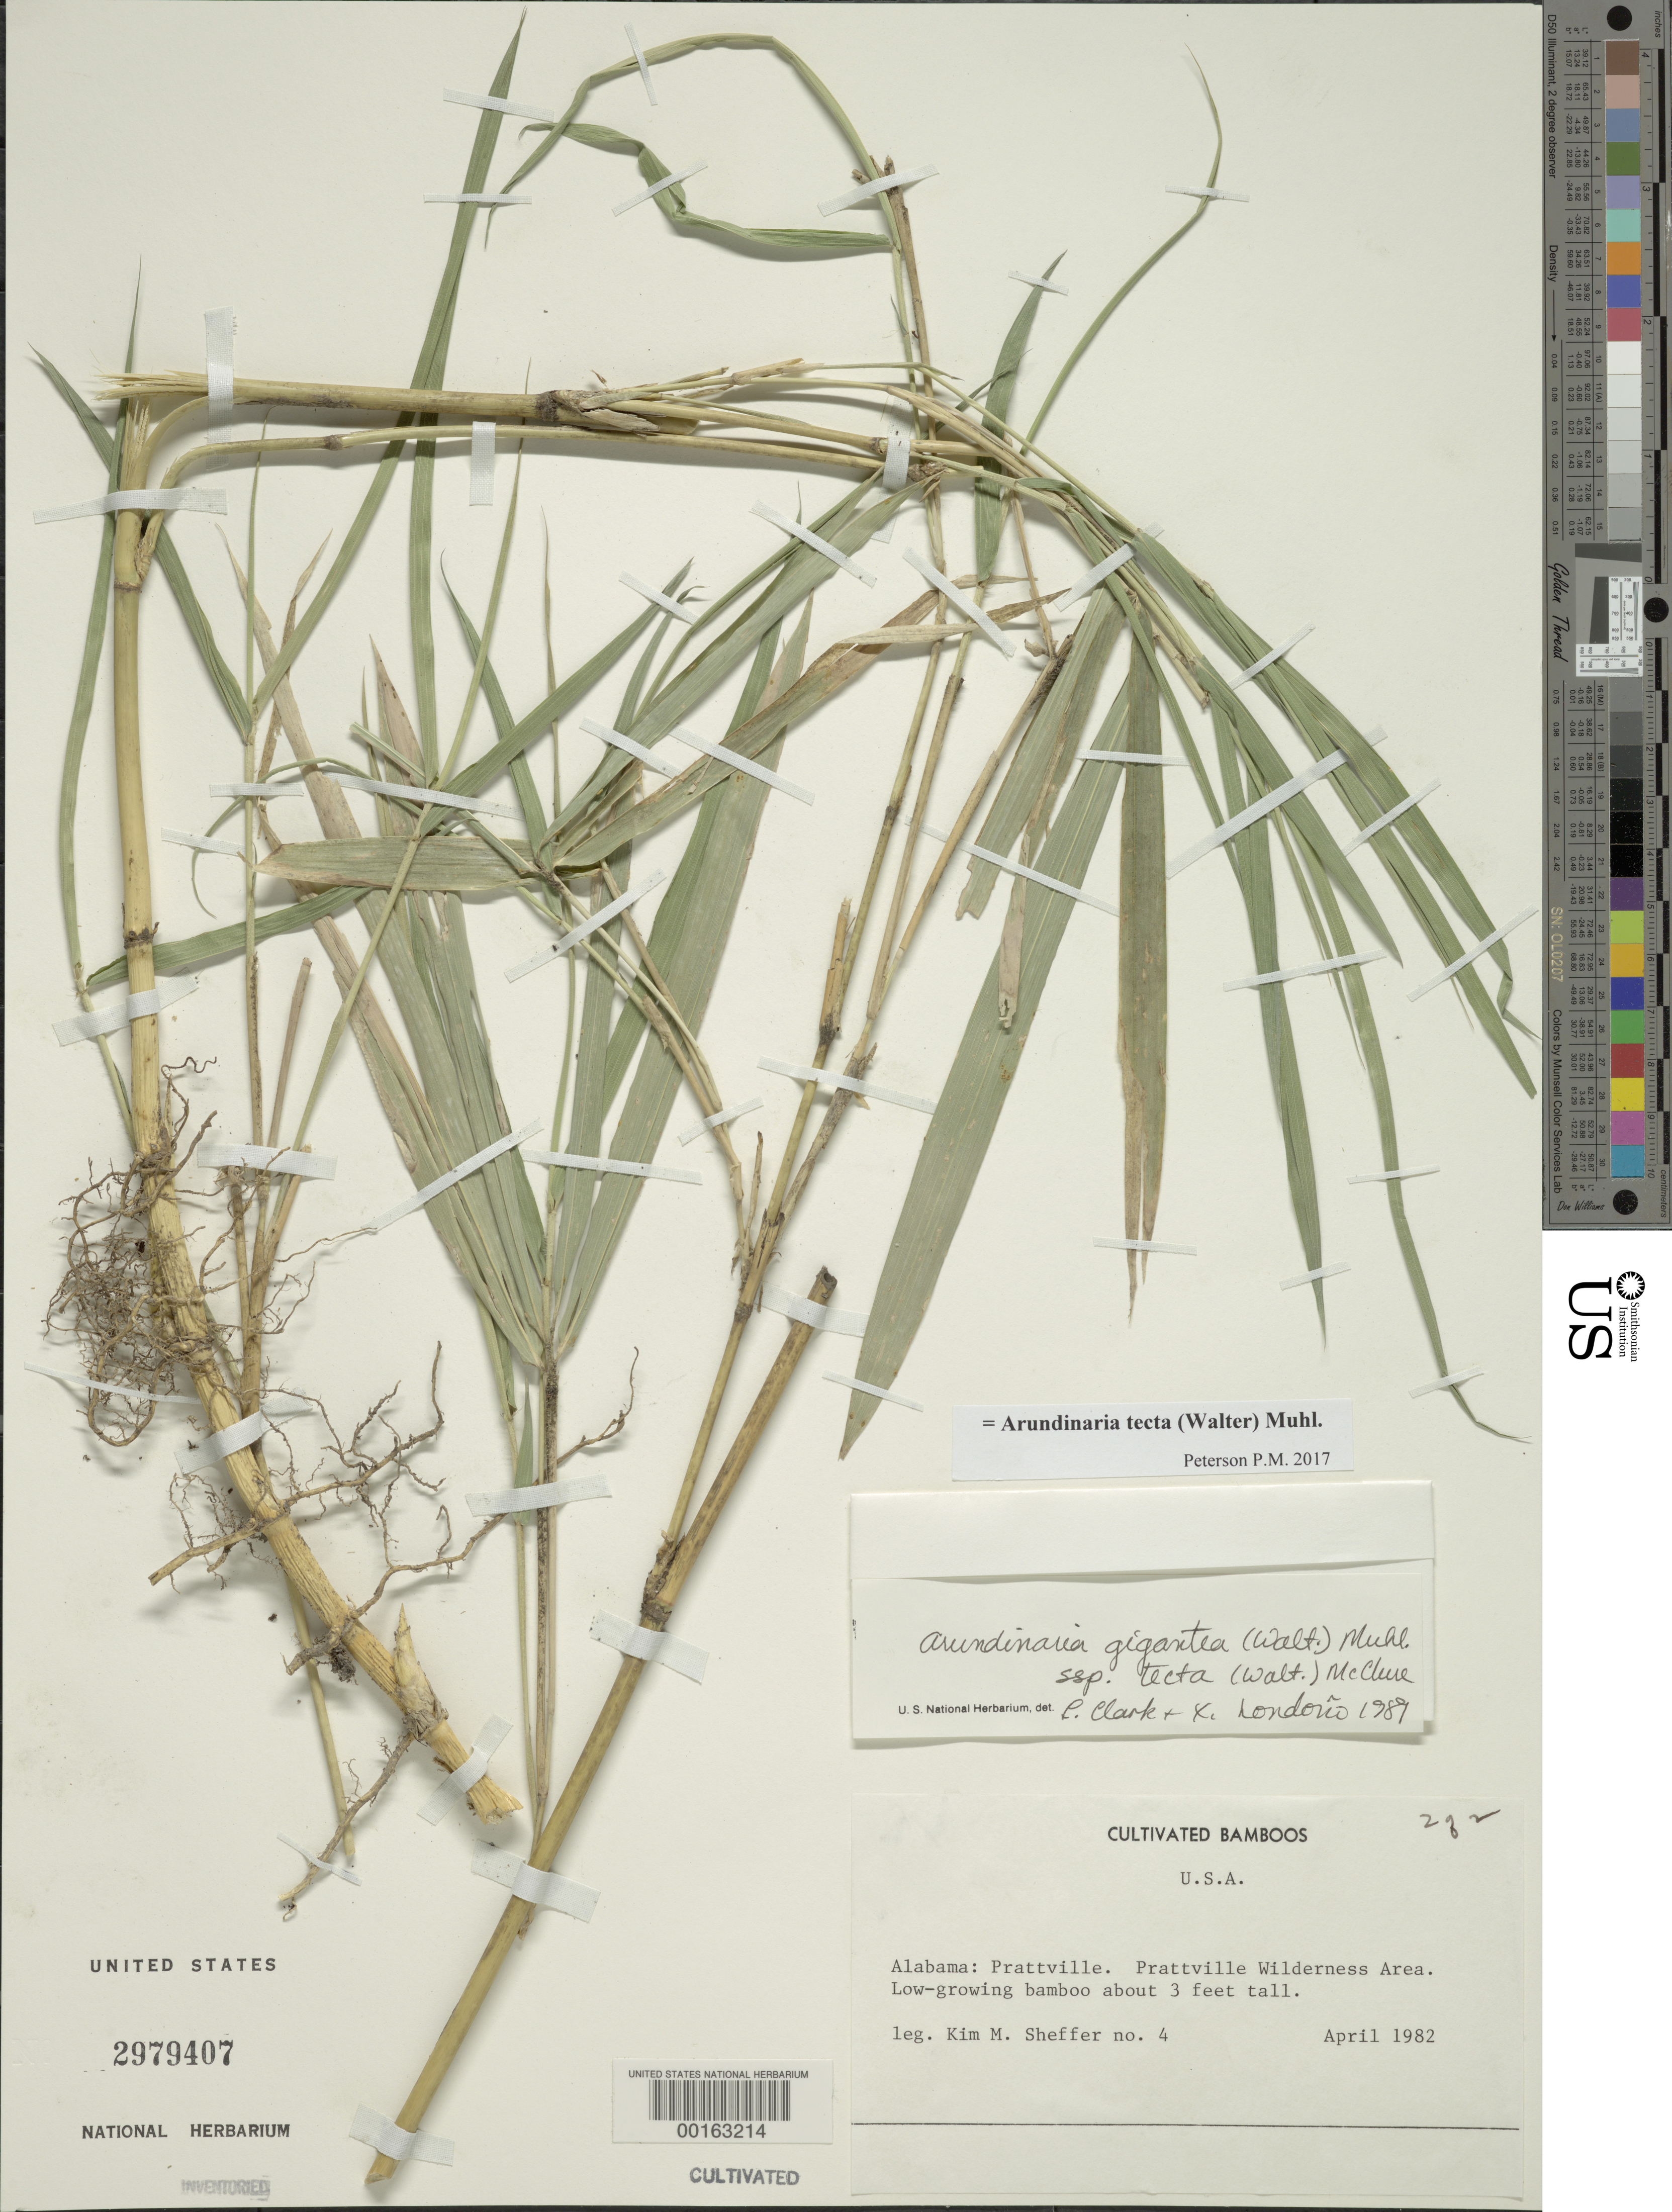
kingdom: Plantae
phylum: Tracheophyta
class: Liliopsida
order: Poales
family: Poaceae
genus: Arundinaria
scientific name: Arundinaria tecta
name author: (Walter) Muhl.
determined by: Poaceae Reorganization Project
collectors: K. Sheffer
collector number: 4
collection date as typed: Apr 1982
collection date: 1982-04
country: United States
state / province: Alabama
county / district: Autauga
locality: Prattville, prattville wilderness area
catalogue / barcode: US 2979407